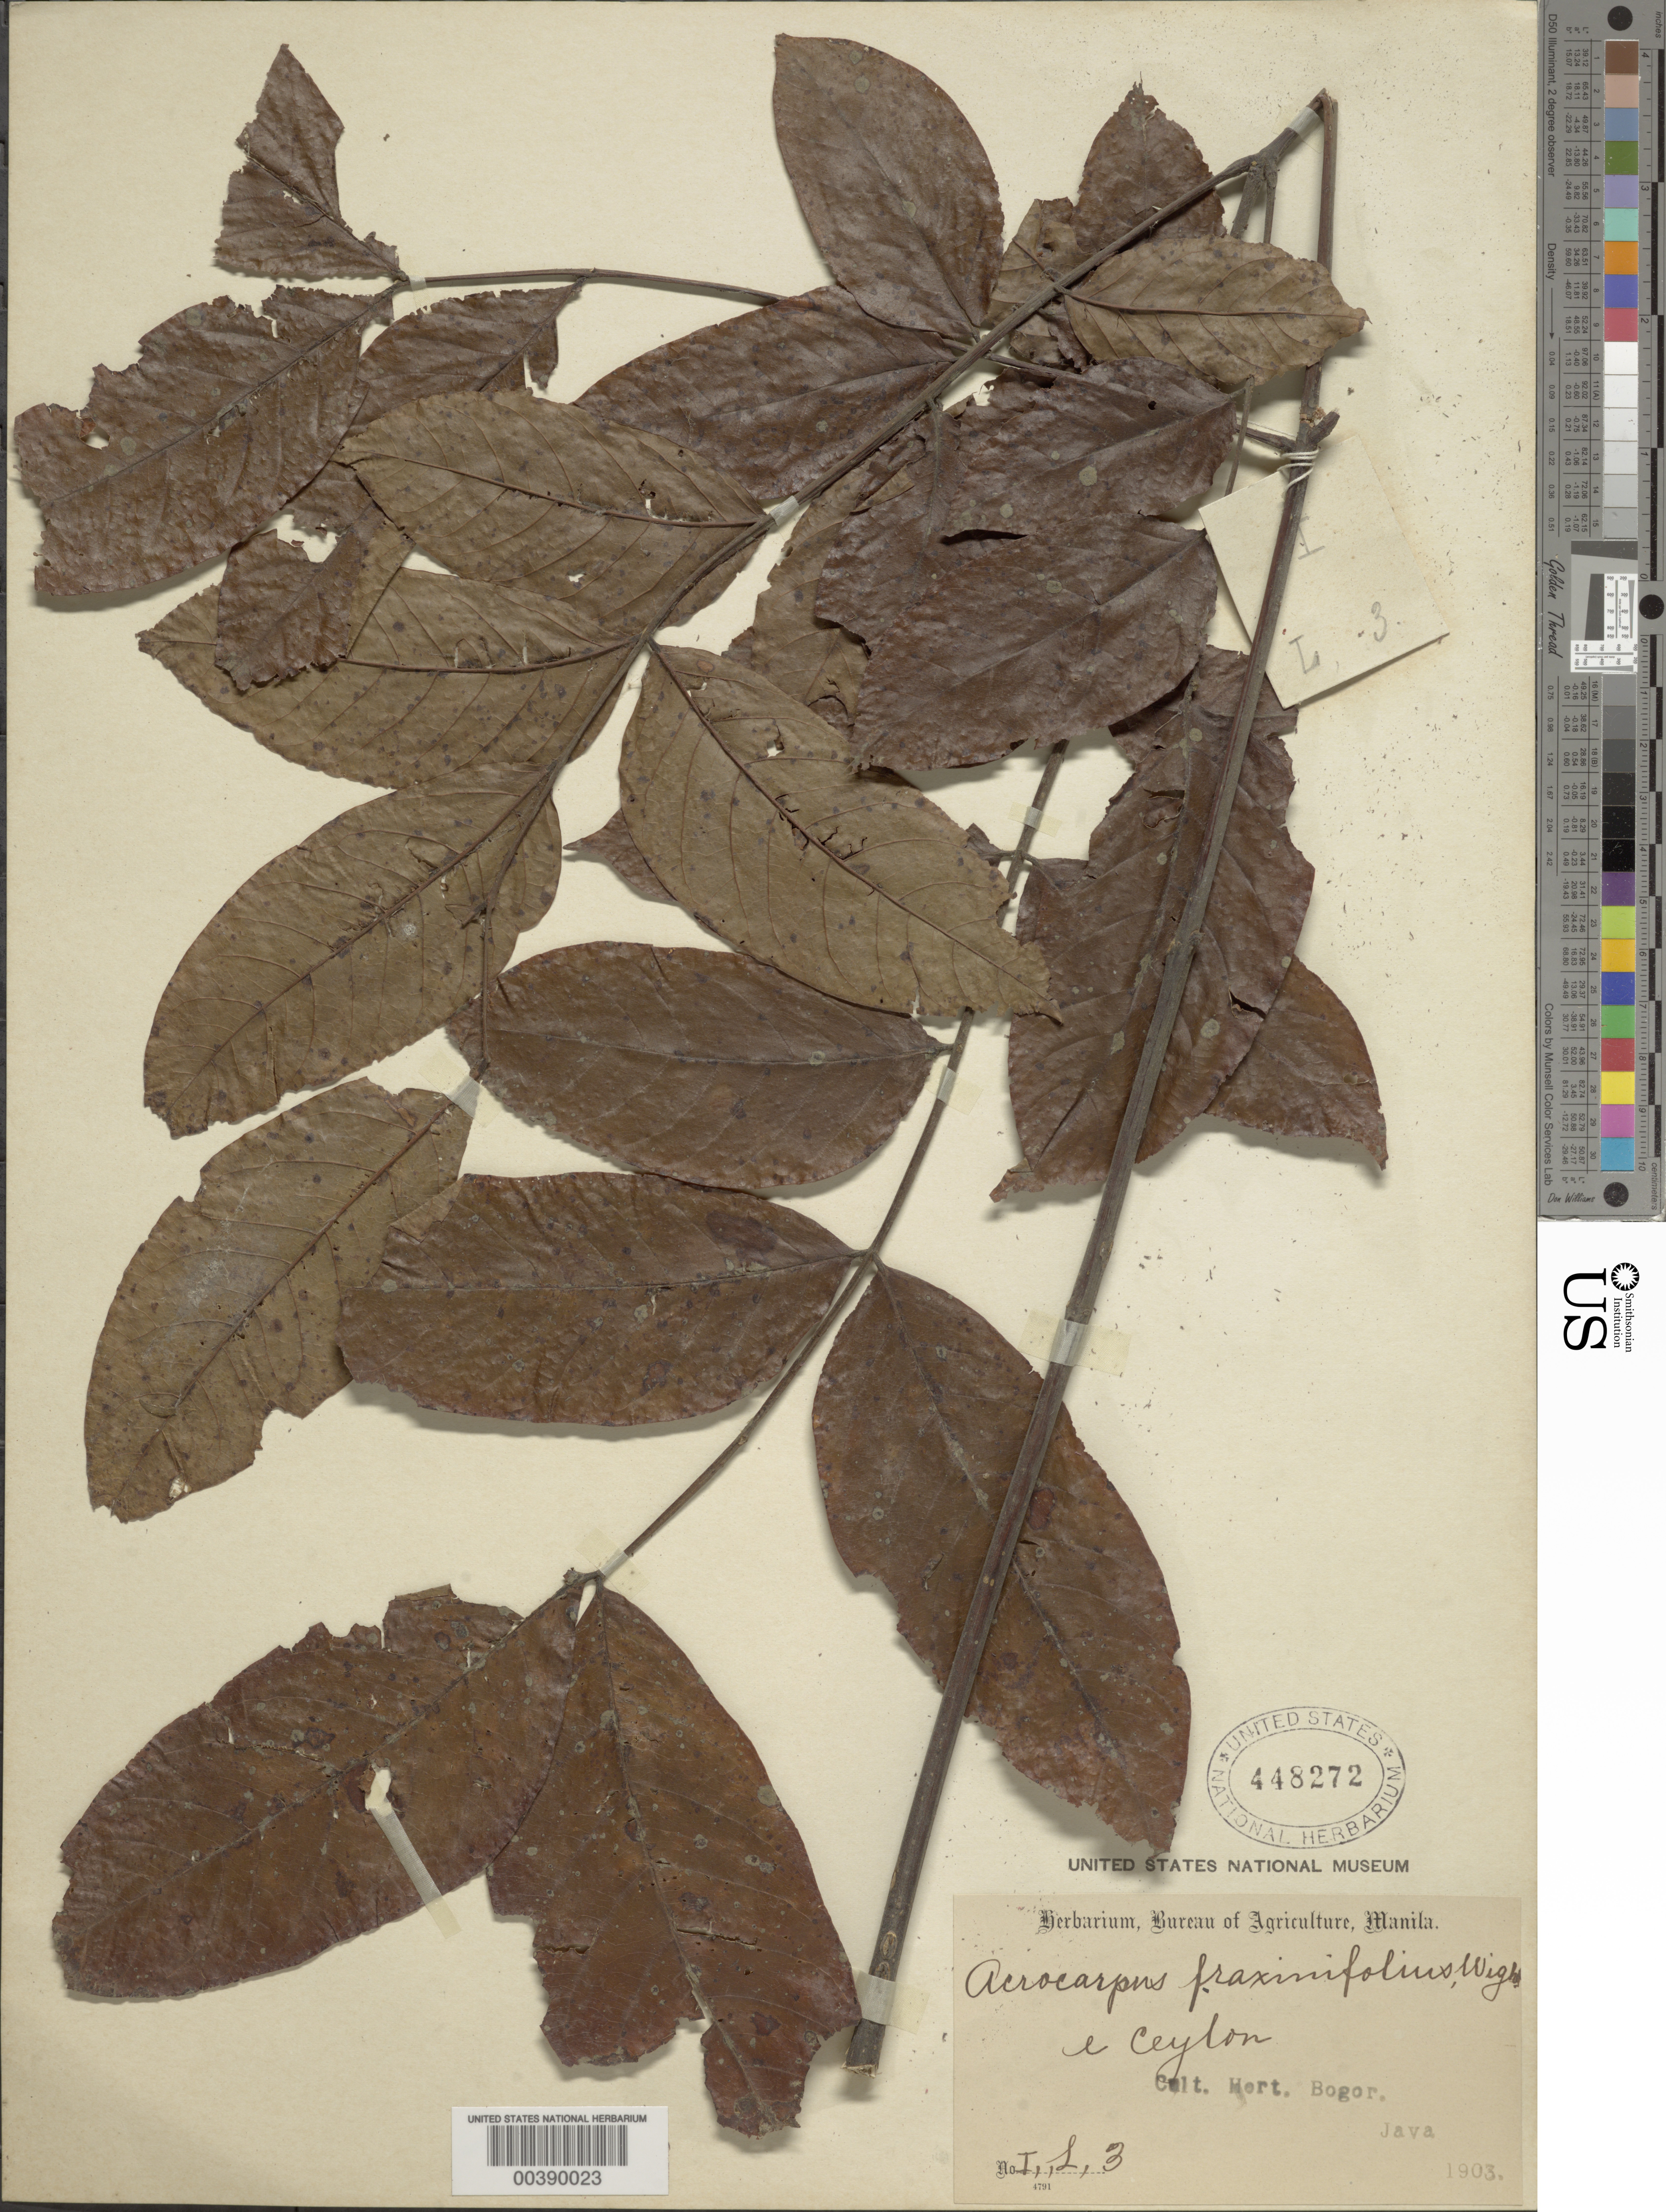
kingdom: Plantae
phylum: Tracheophyta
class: Magnoliopsida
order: Fabales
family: Fabaceae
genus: Acrocarpus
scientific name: Acrocarpus fraxinifolius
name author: Arn.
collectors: G. H. K. Thwaites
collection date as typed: without date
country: Sri Lanka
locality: Ceylon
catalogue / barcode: US 448272